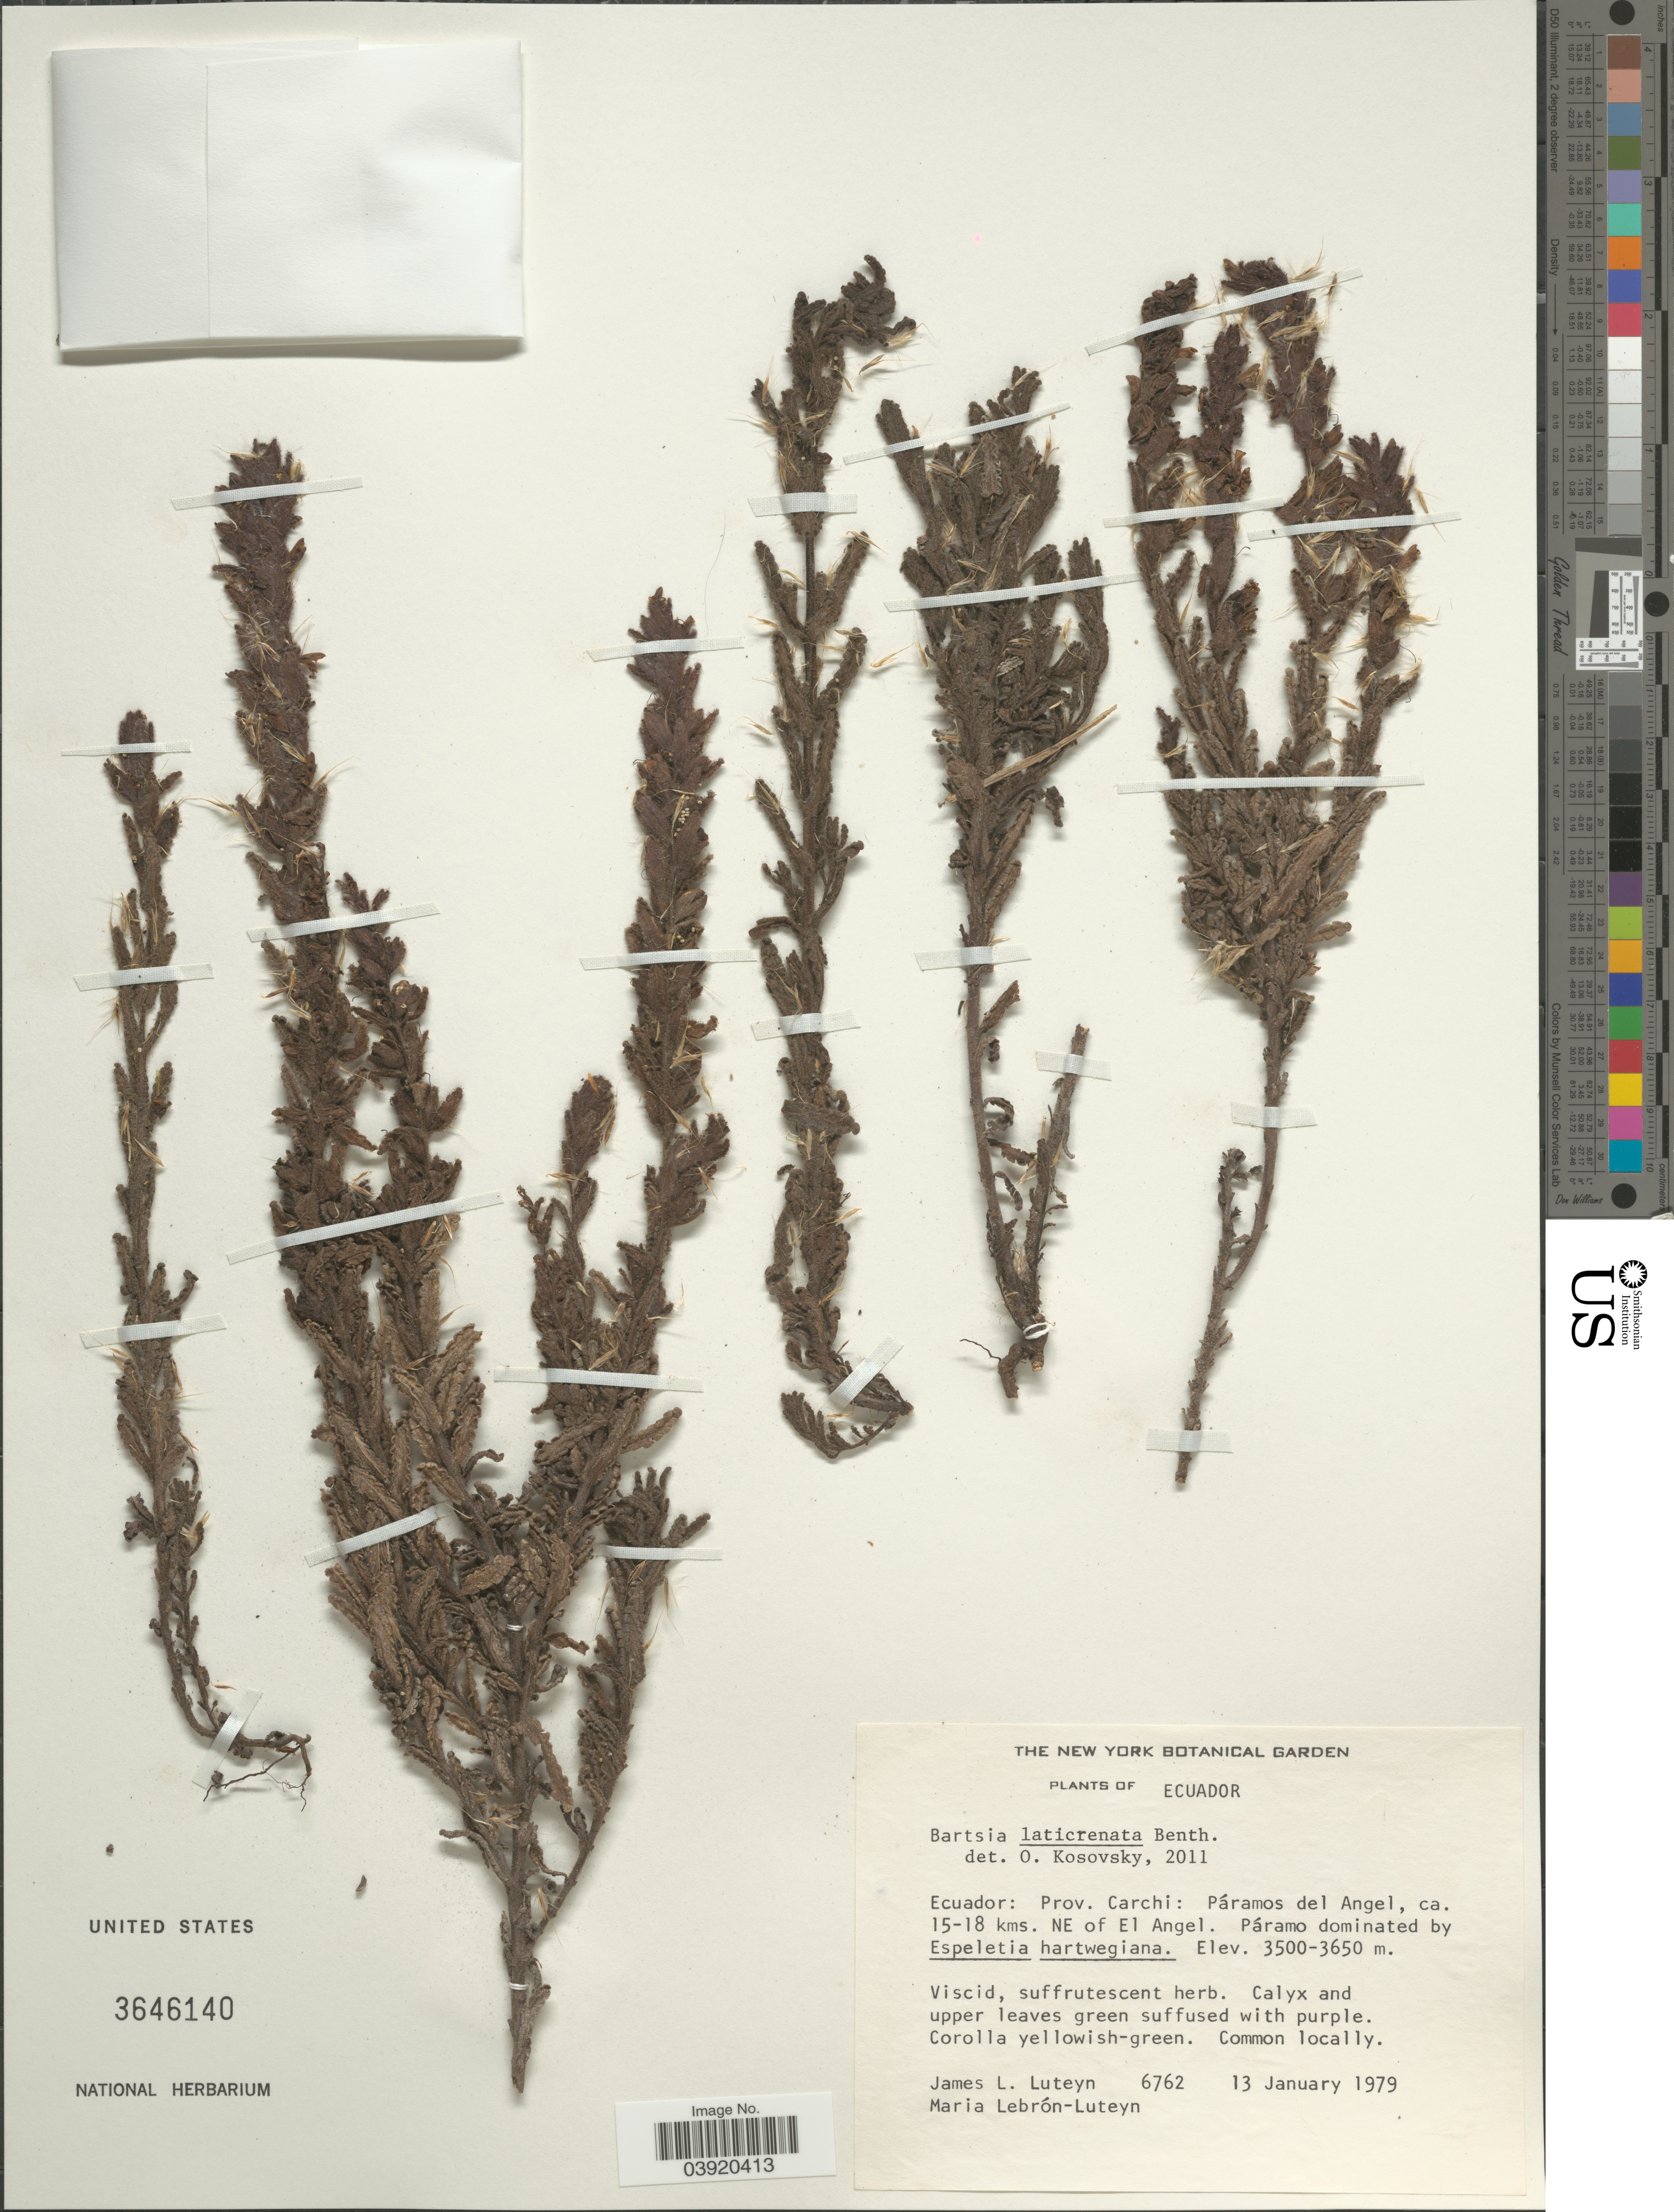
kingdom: Plantae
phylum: Tracheophyta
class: Magnoliopsida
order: Lamiales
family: Orobanchaceae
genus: Bartsia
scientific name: Bartsia laticrenata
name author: Benth.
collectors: J. L. Luteyn & M. L. Lebrón-Luteyn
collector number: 6762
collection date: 1979-01-13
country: Ecuador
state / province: Carchi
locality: Páramos del Angel, ca. 15-18 kms. NE of El Angel.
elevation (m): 3500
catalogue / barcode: US 3646140